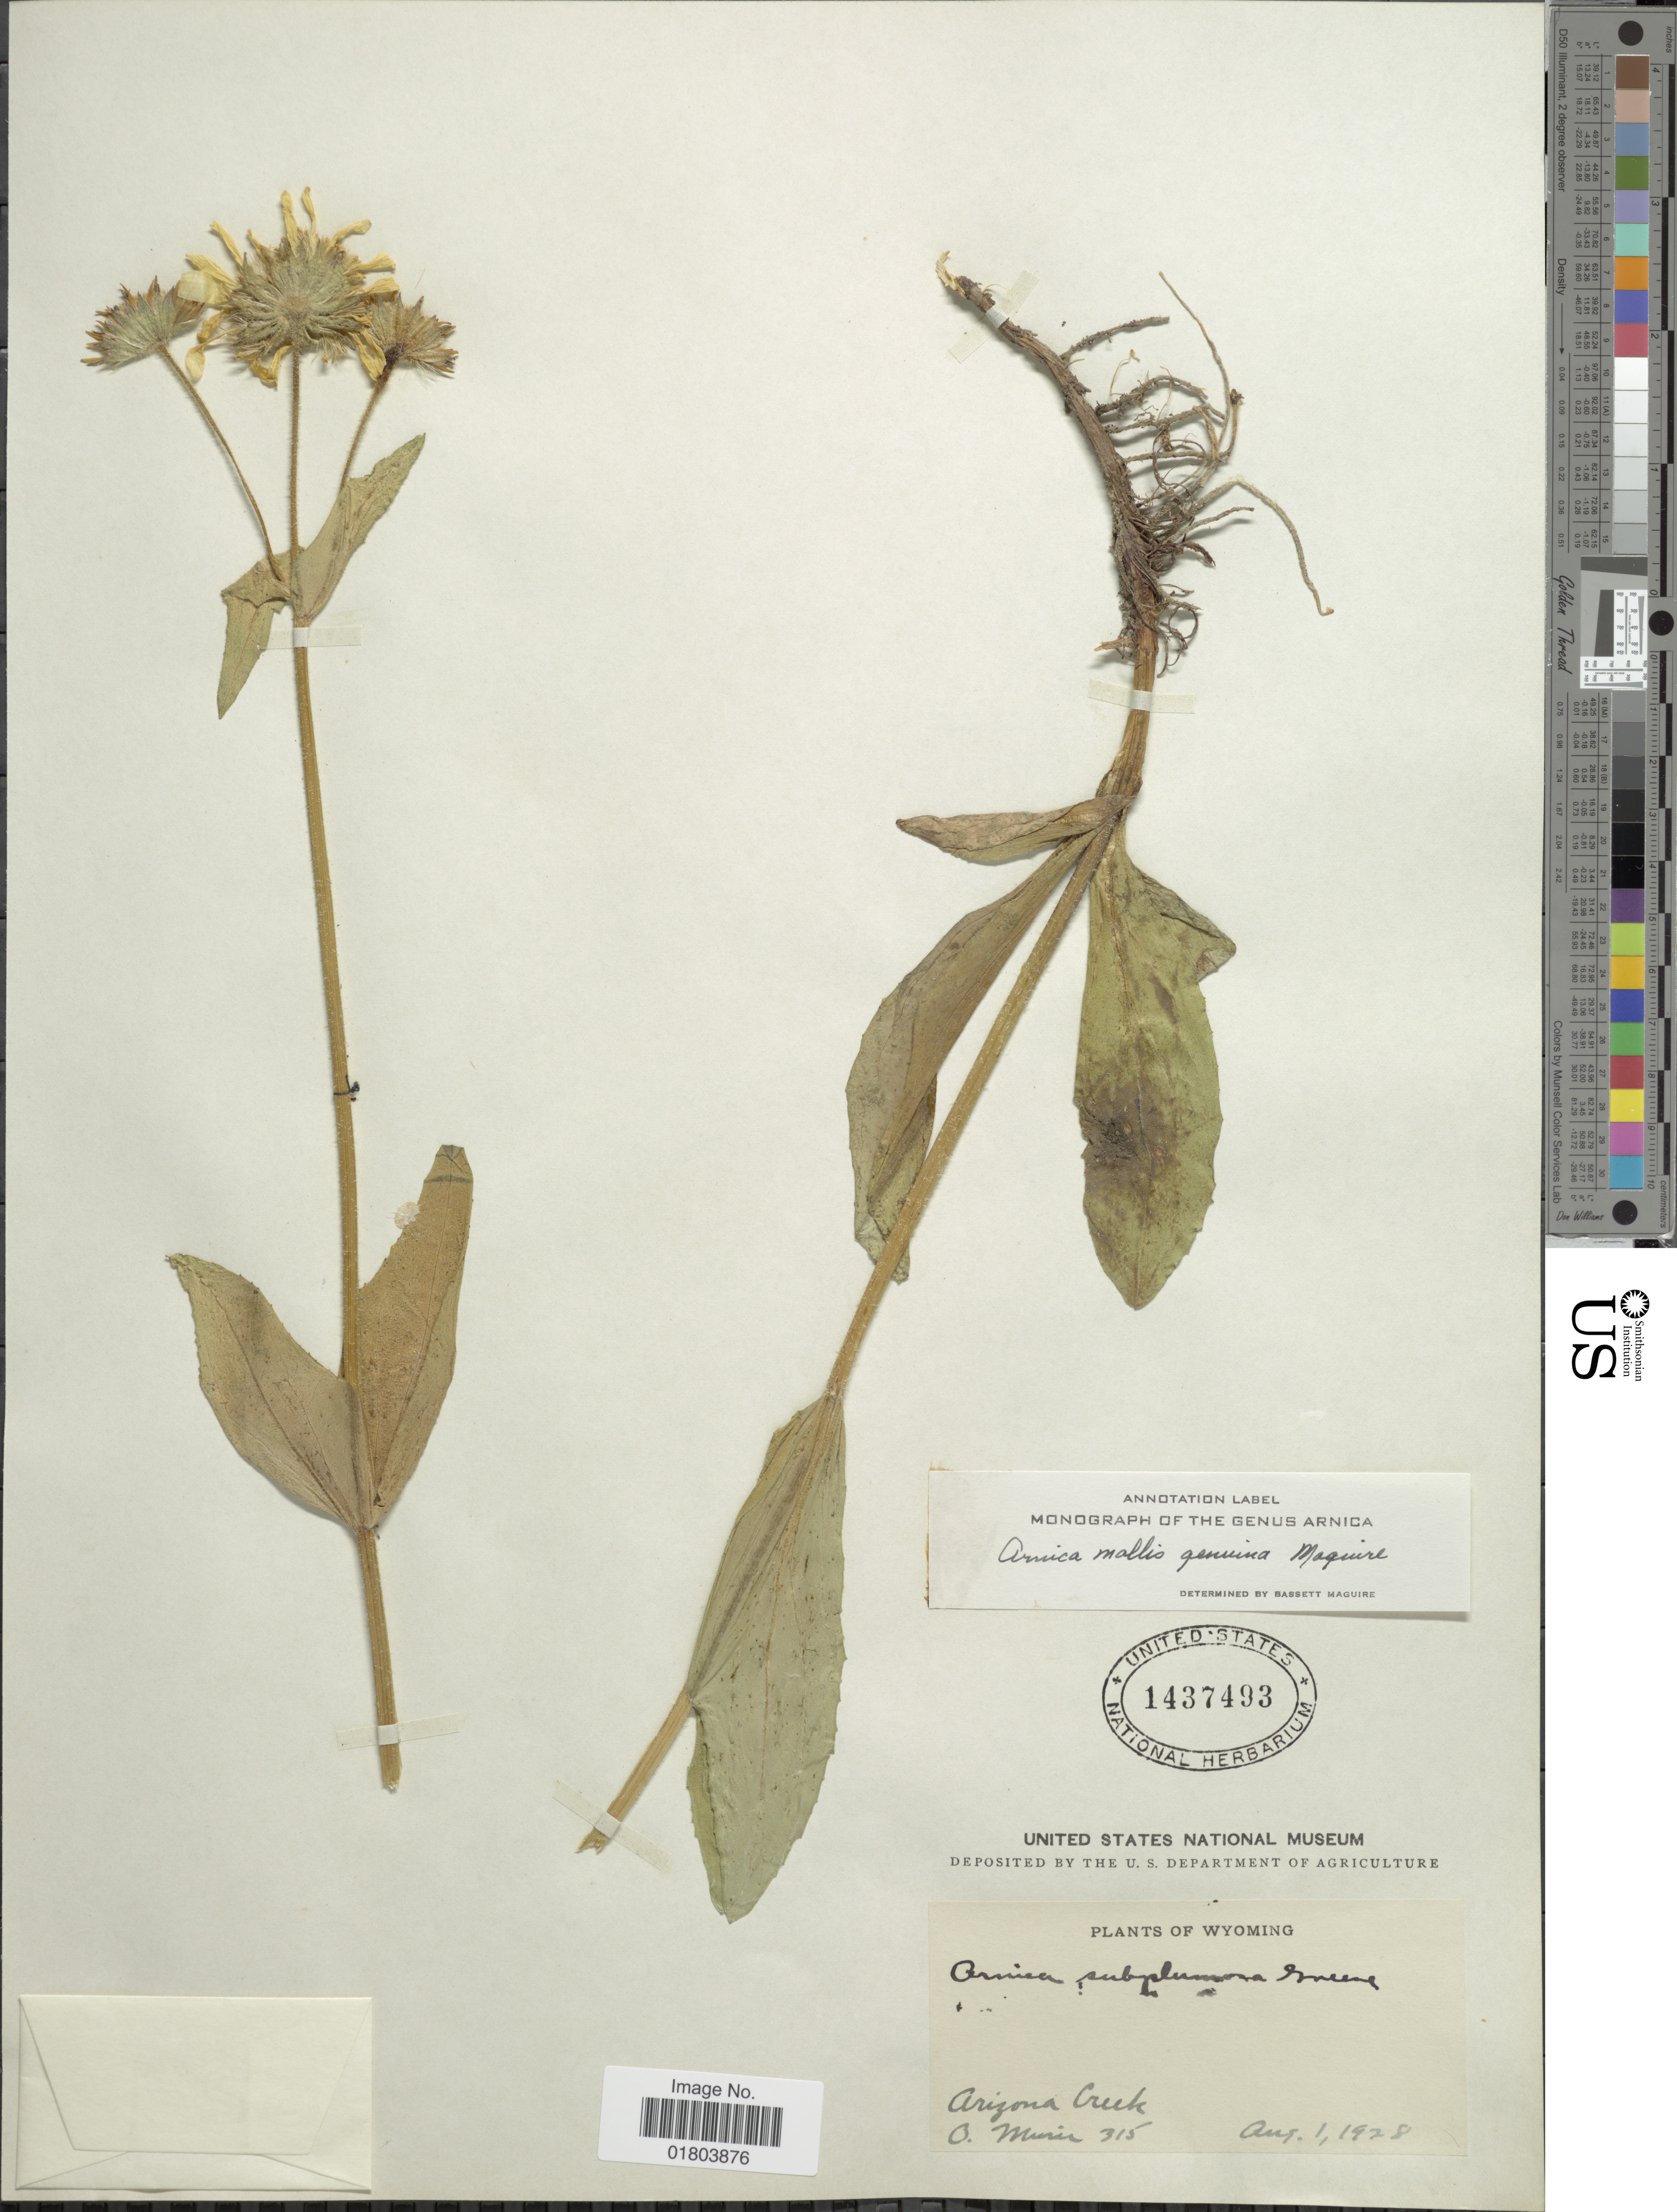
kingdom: Plantae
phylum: Tracheophyta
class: Magnoliopsida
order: Asterales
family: Asteraceae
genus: Arnica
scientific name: Arnica mollis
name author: Hook.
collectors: O. Murie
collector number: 315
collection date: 1928-08-01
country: United States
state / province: Wyoming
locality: Arizona Creek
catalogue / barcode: US 1437493